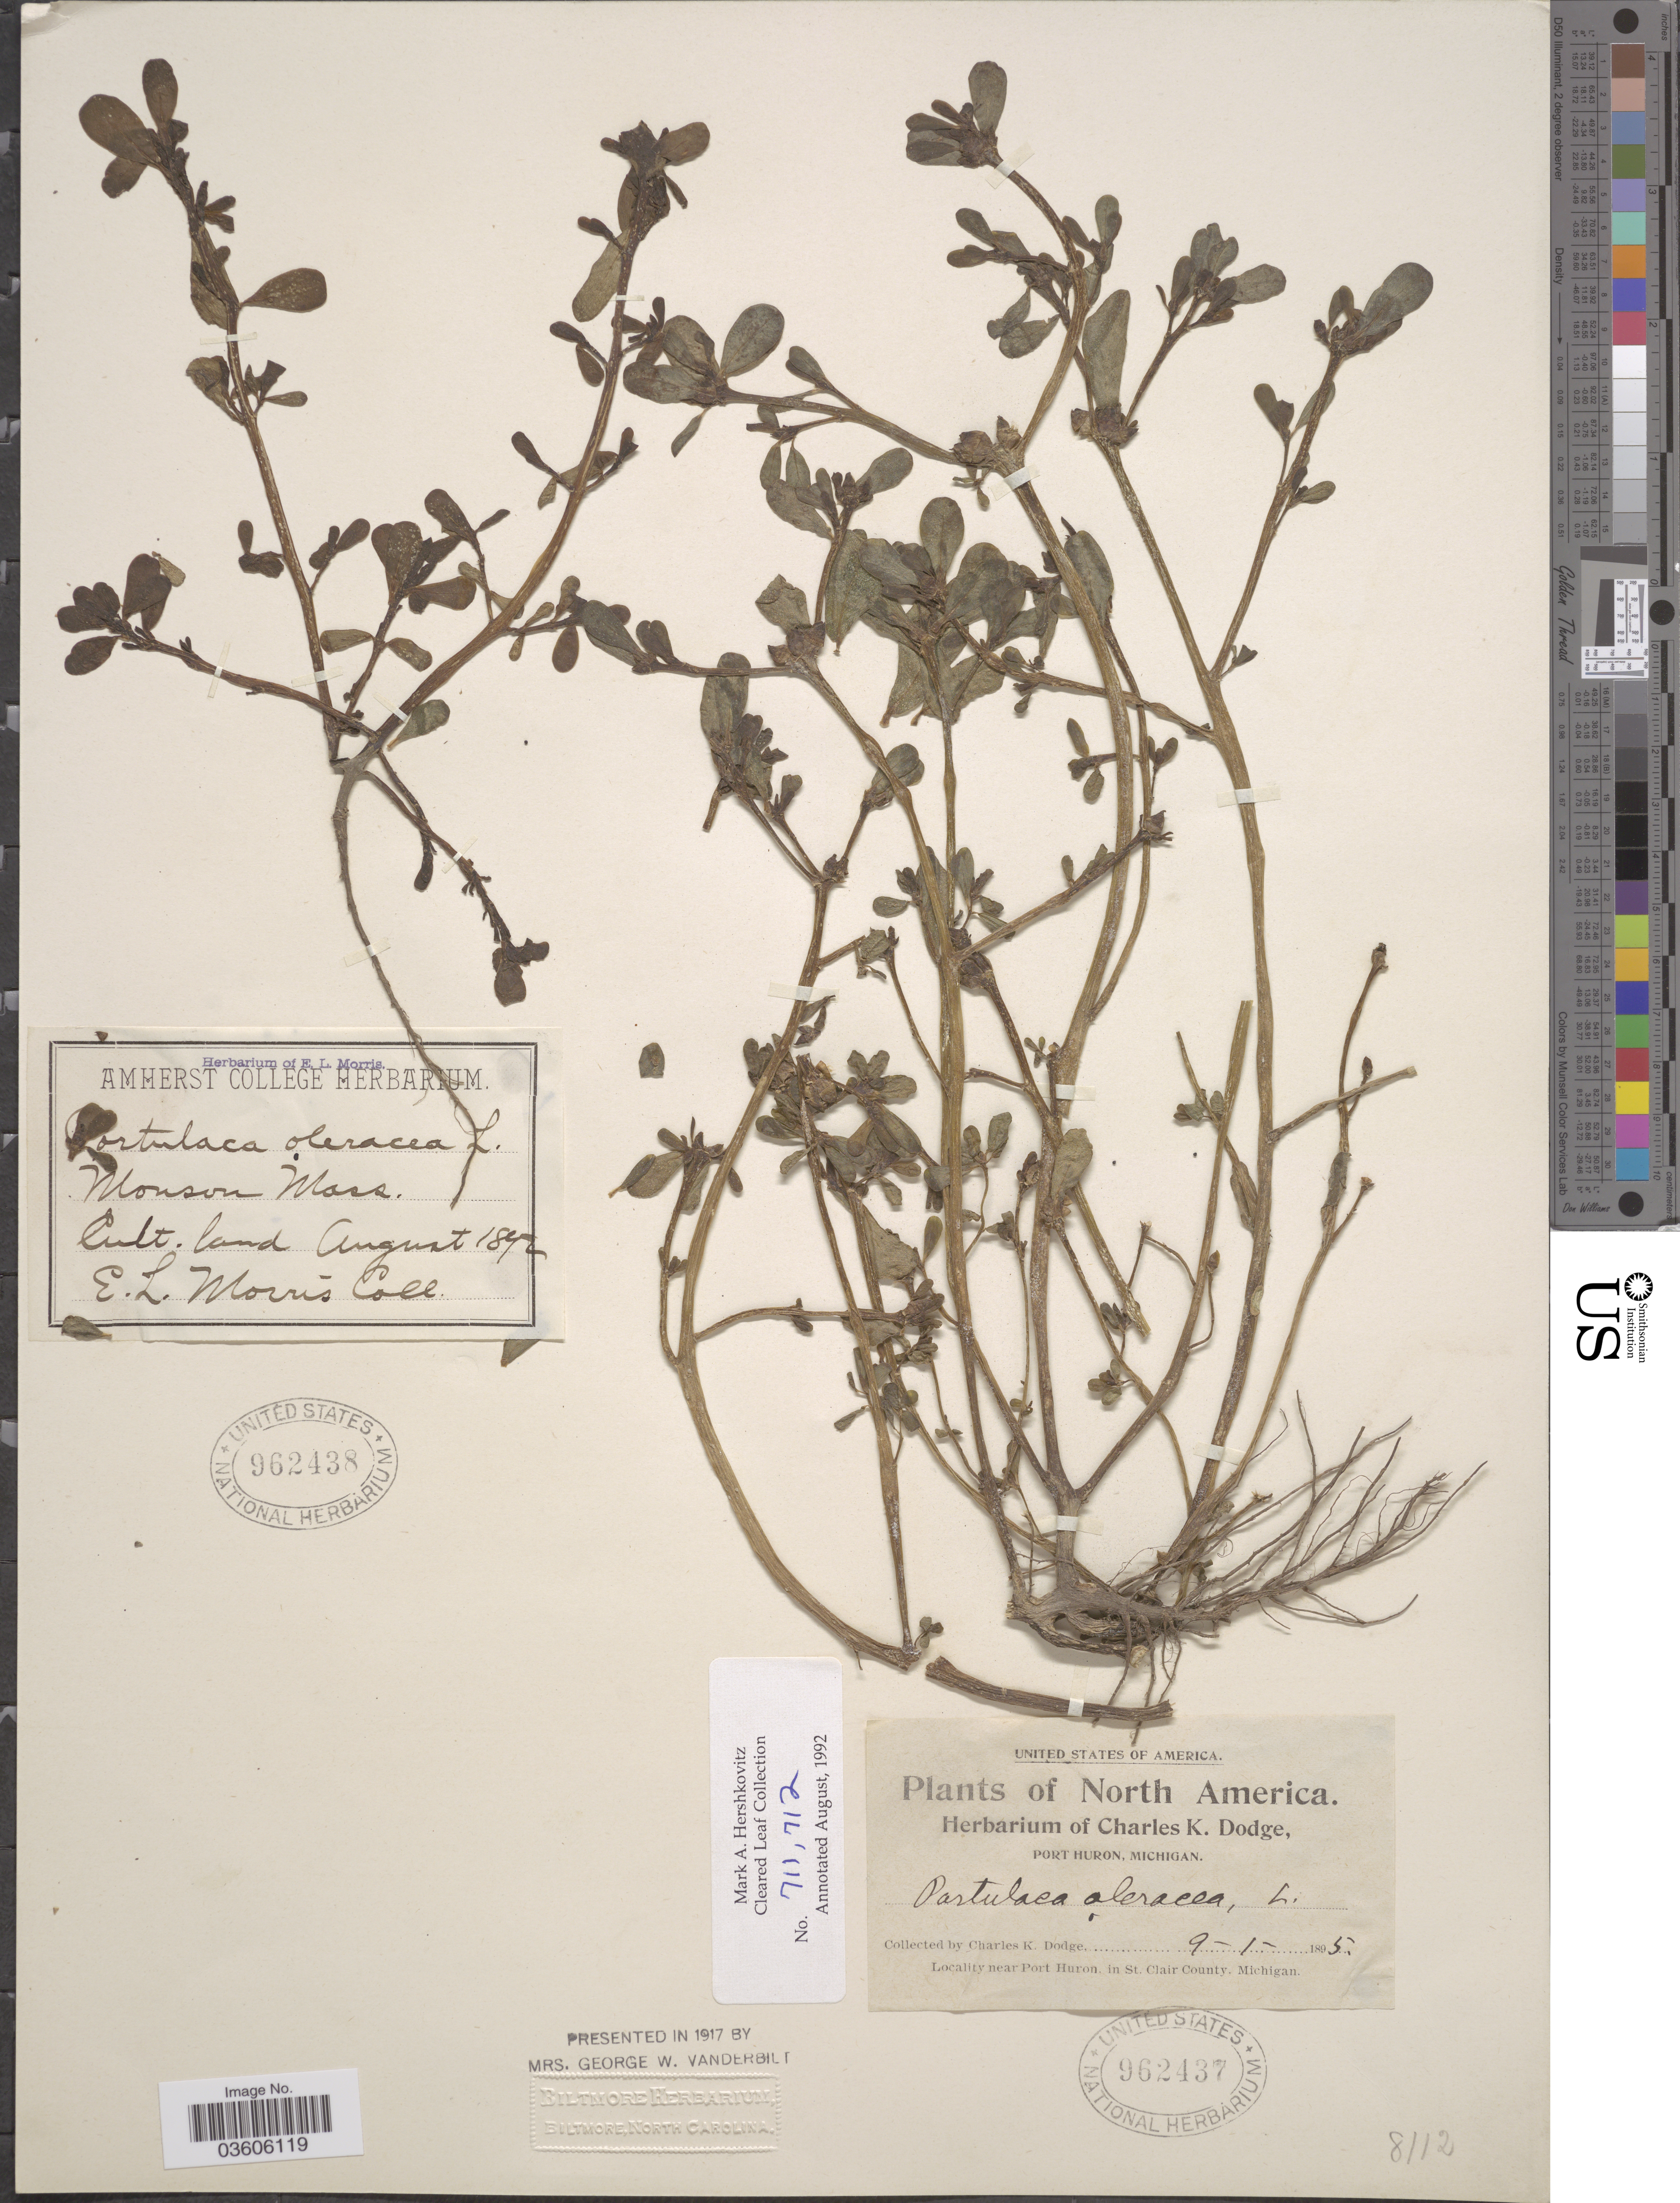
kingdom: Plantae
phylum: Tracheophyta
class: Magnoliopsida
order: Caryophyllales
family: Portulacaceae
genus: Portulaca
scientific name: Portulaca oleracea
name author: L.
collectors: C. K. Dodge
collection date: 1895-09-01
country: United States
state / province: Michigan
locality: Near Port Huron, in St. Clair County.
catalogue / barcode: US 962437